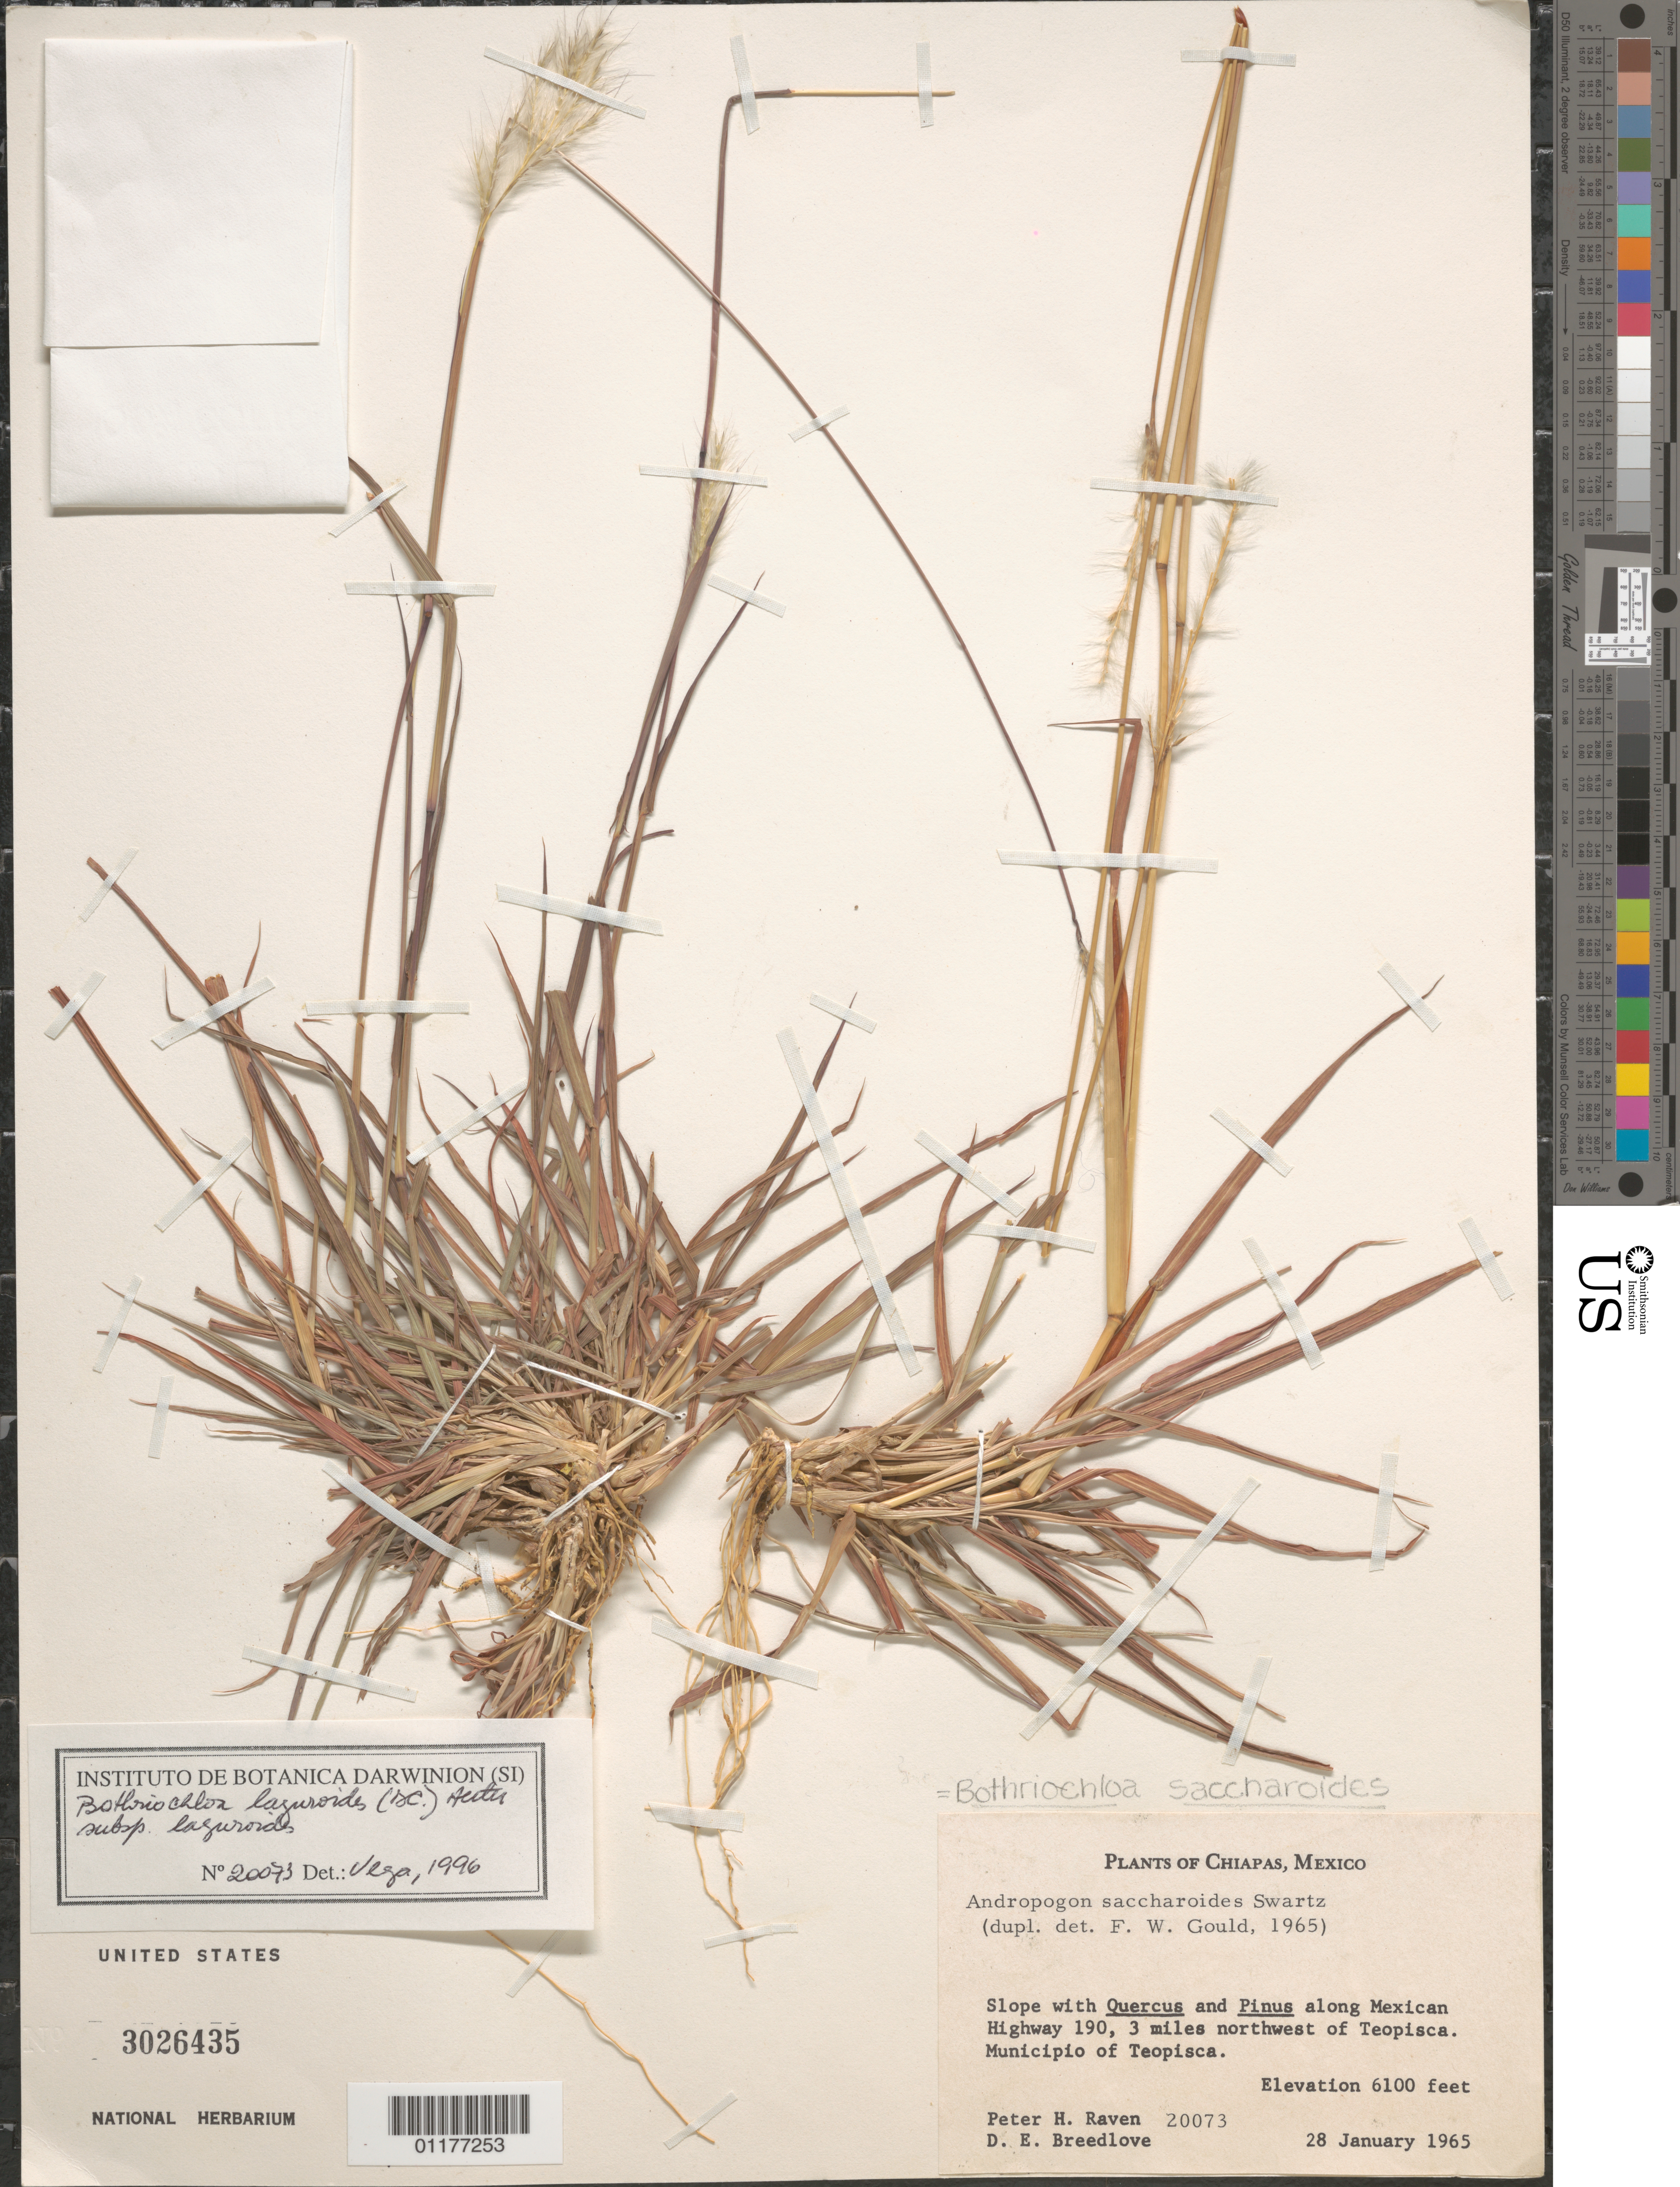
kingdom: Plantae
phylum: Tracheophyta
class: Liliopsida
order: Poales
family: Poaceae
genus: Bothriochloa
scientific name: Bothriochloa laguroides subsp. laguroides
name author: (DC.) Herter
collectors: P. Raven & D. E. Breedlove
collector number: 20073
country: Mexico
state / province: Chiapas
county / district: Teopisca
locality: Along Mican hwy 190, NW of Teopisca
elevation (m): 1859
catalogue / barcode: US 3026435